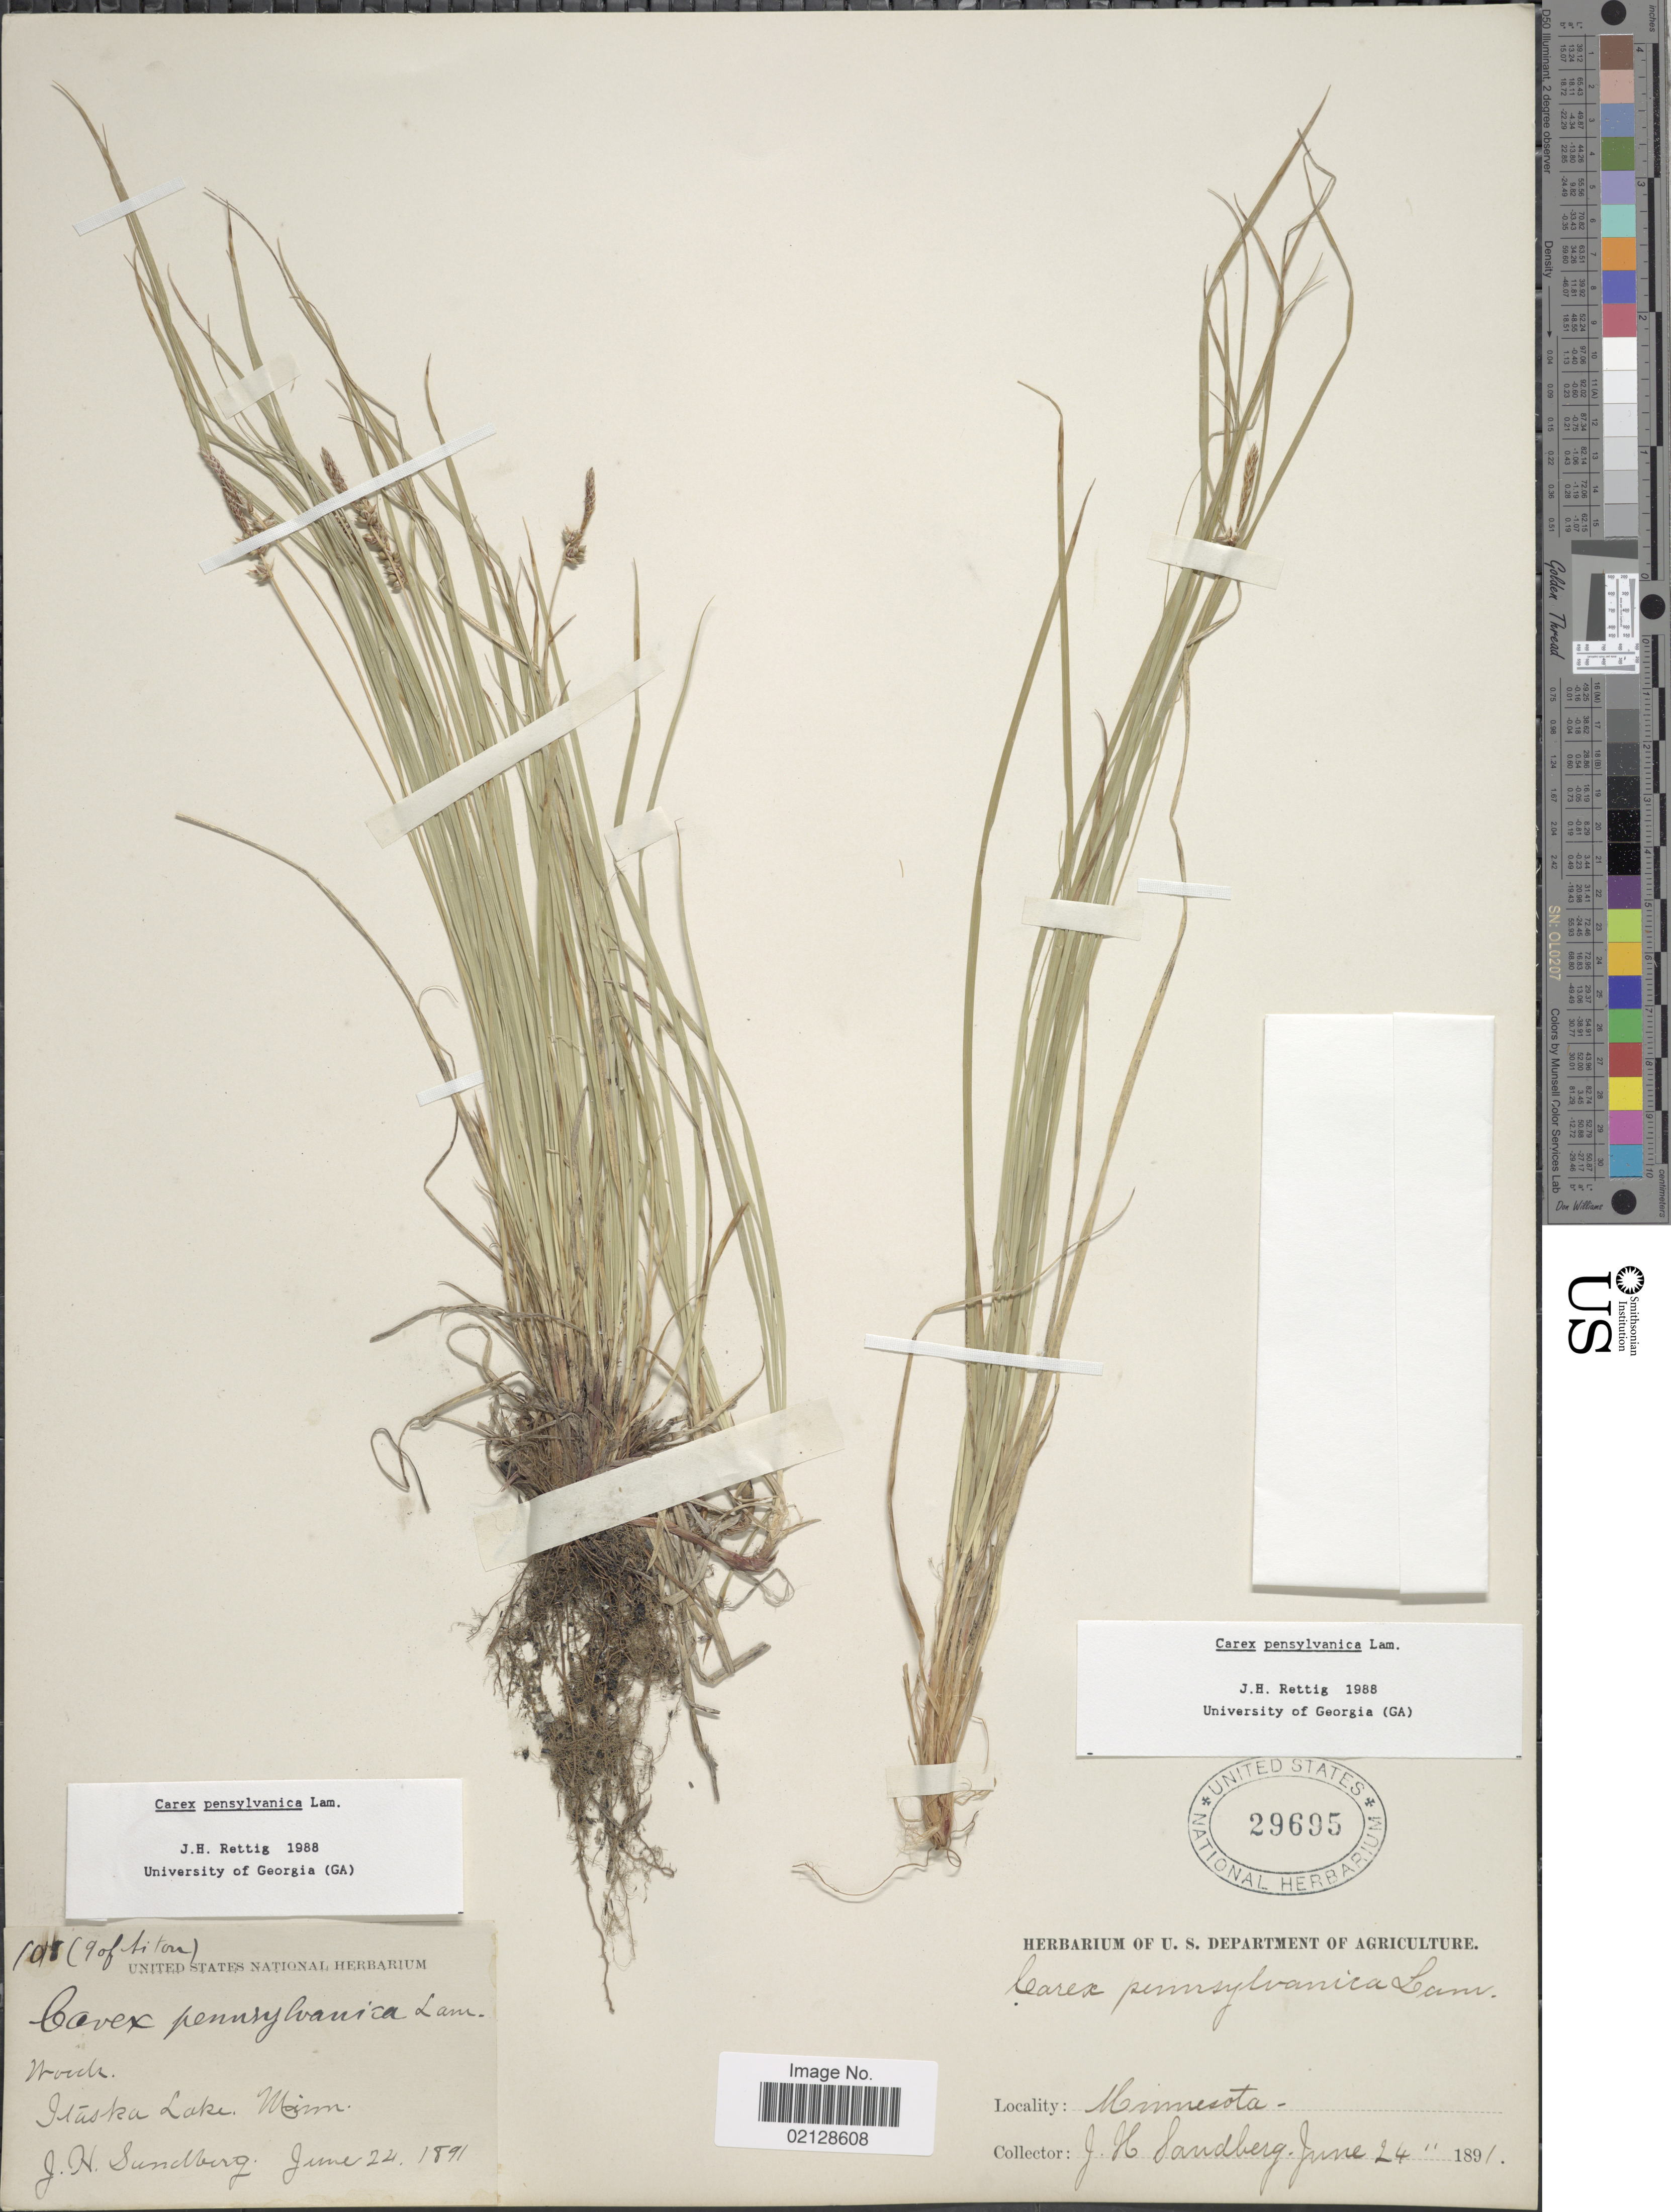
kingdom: Plantae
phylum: Tracheophyta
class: Liliopsida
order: Poales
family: Cyperaceae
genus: Carex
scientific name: Carex pensylvanica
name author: Lam.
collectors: J. H. Sandberg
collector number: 108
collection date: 1891-06-24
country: United States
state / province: Minnesota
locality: Woods, Itaska Lake, Minn.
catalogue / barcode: US 29695